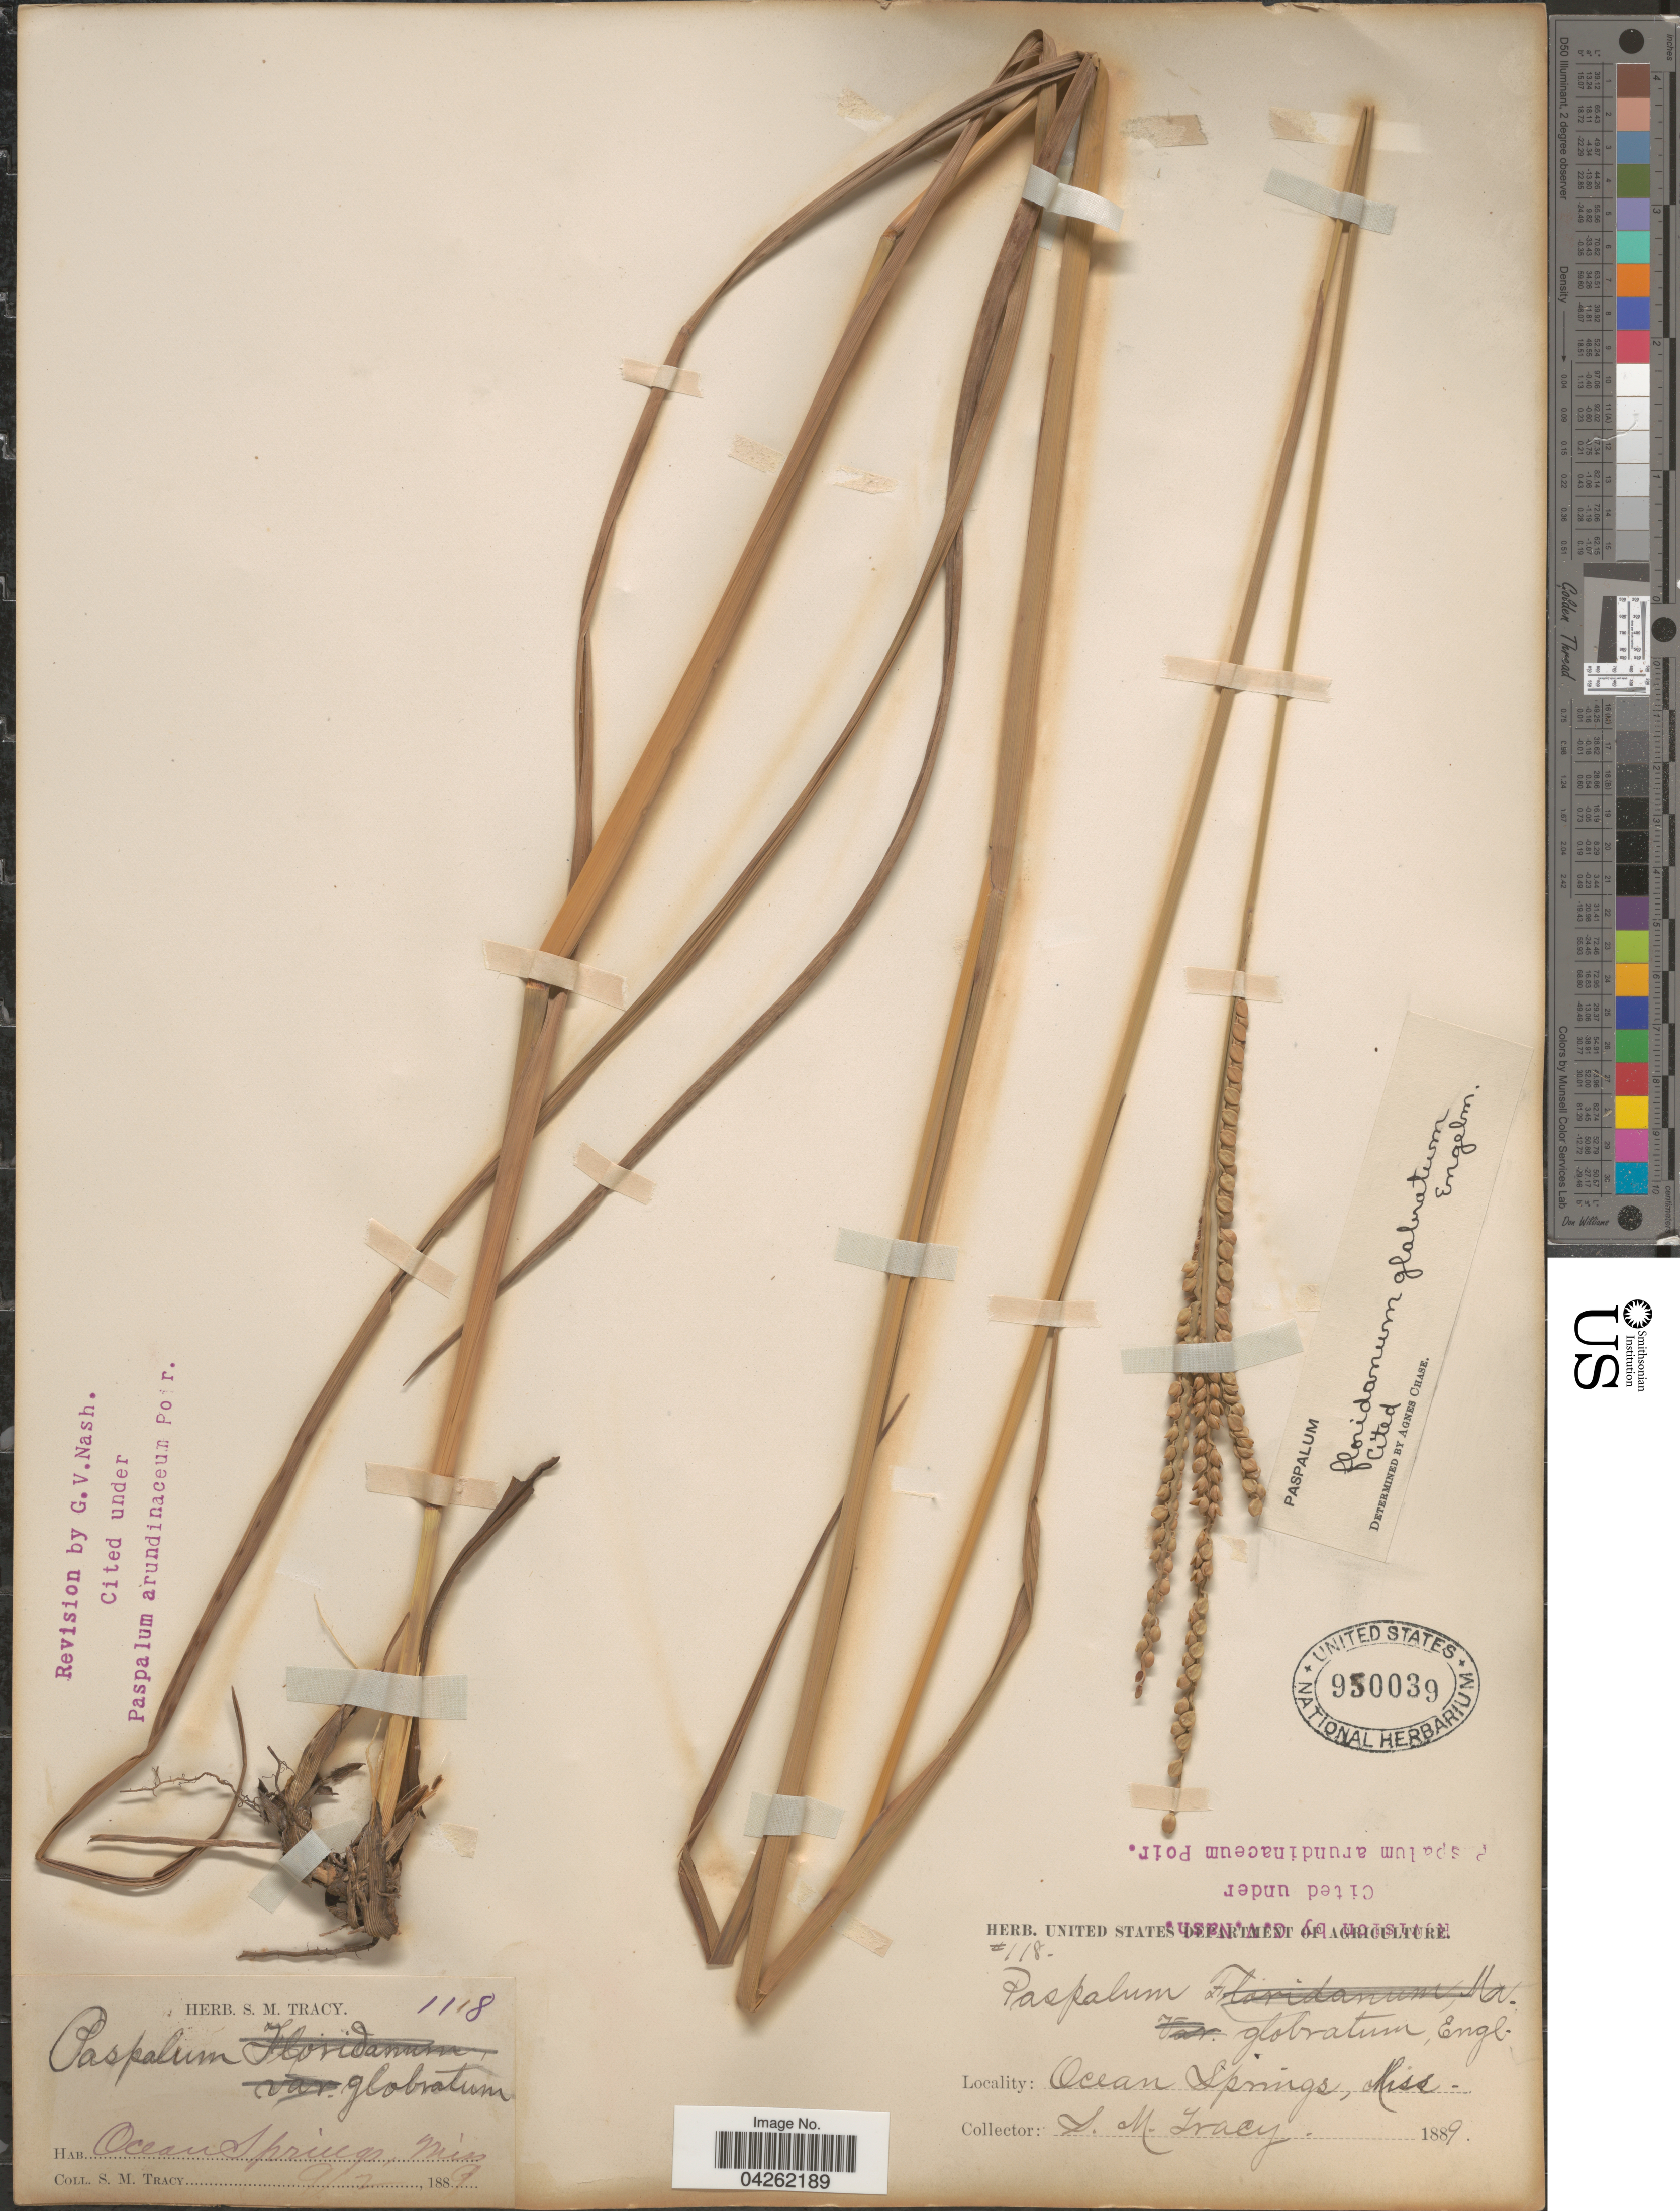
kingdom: Plantae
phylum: Tracheophyta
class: Liliopsida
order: Poales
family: Poaceae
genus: Paspalum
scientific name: Paspalum floridanum var. glabratum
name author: Engelm. ex Vasey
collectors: S. M. Tracy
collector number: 118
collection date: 1887-09-02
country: United States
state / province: Mississippi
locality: Ocean Springs.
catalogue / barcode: US 950039